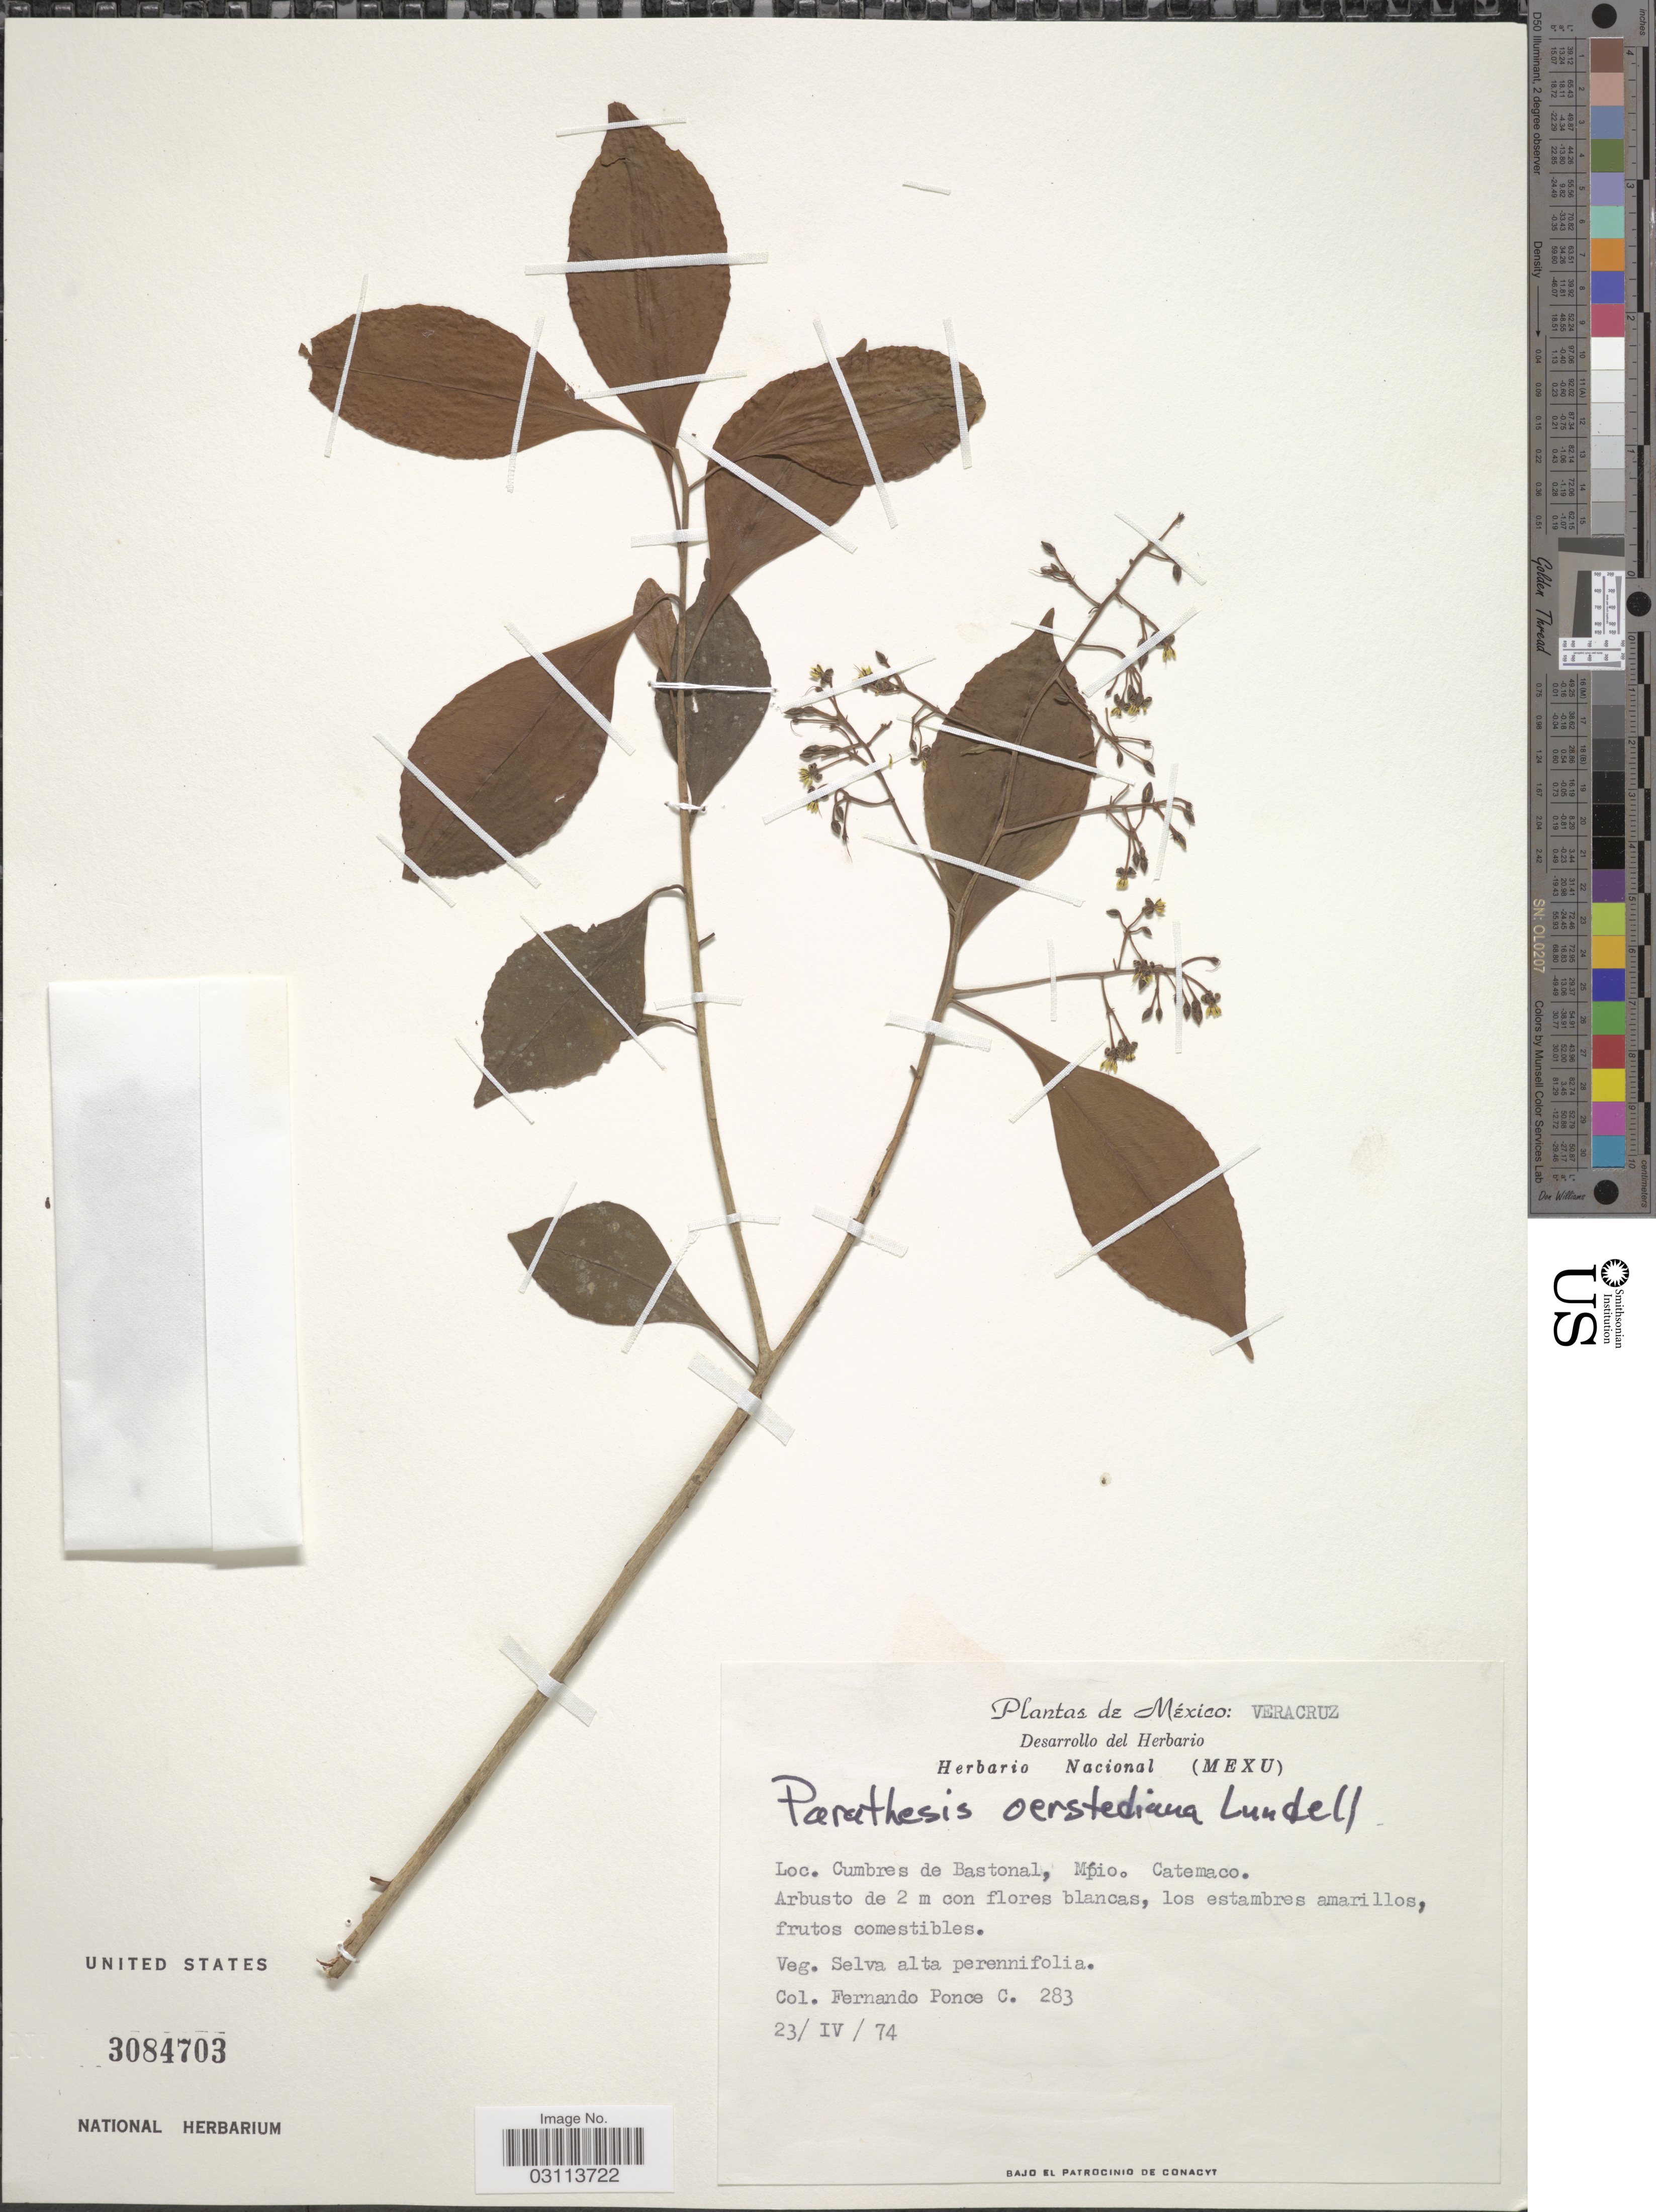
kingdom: Plantae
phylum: Tracheophyta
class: Magnoliopsida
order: Ericales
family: Primulaceae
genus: Parathesis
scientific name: Parathesis oerstediana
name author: Mez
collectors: F. Ponce C.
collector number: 283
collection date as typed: Transcribed d/m/y: 23/4/74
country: Mexico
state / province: Veracruz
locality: Veracruz. Cumbres de Bastonal, Mpio. Catemaco.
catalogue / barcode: US 3084703